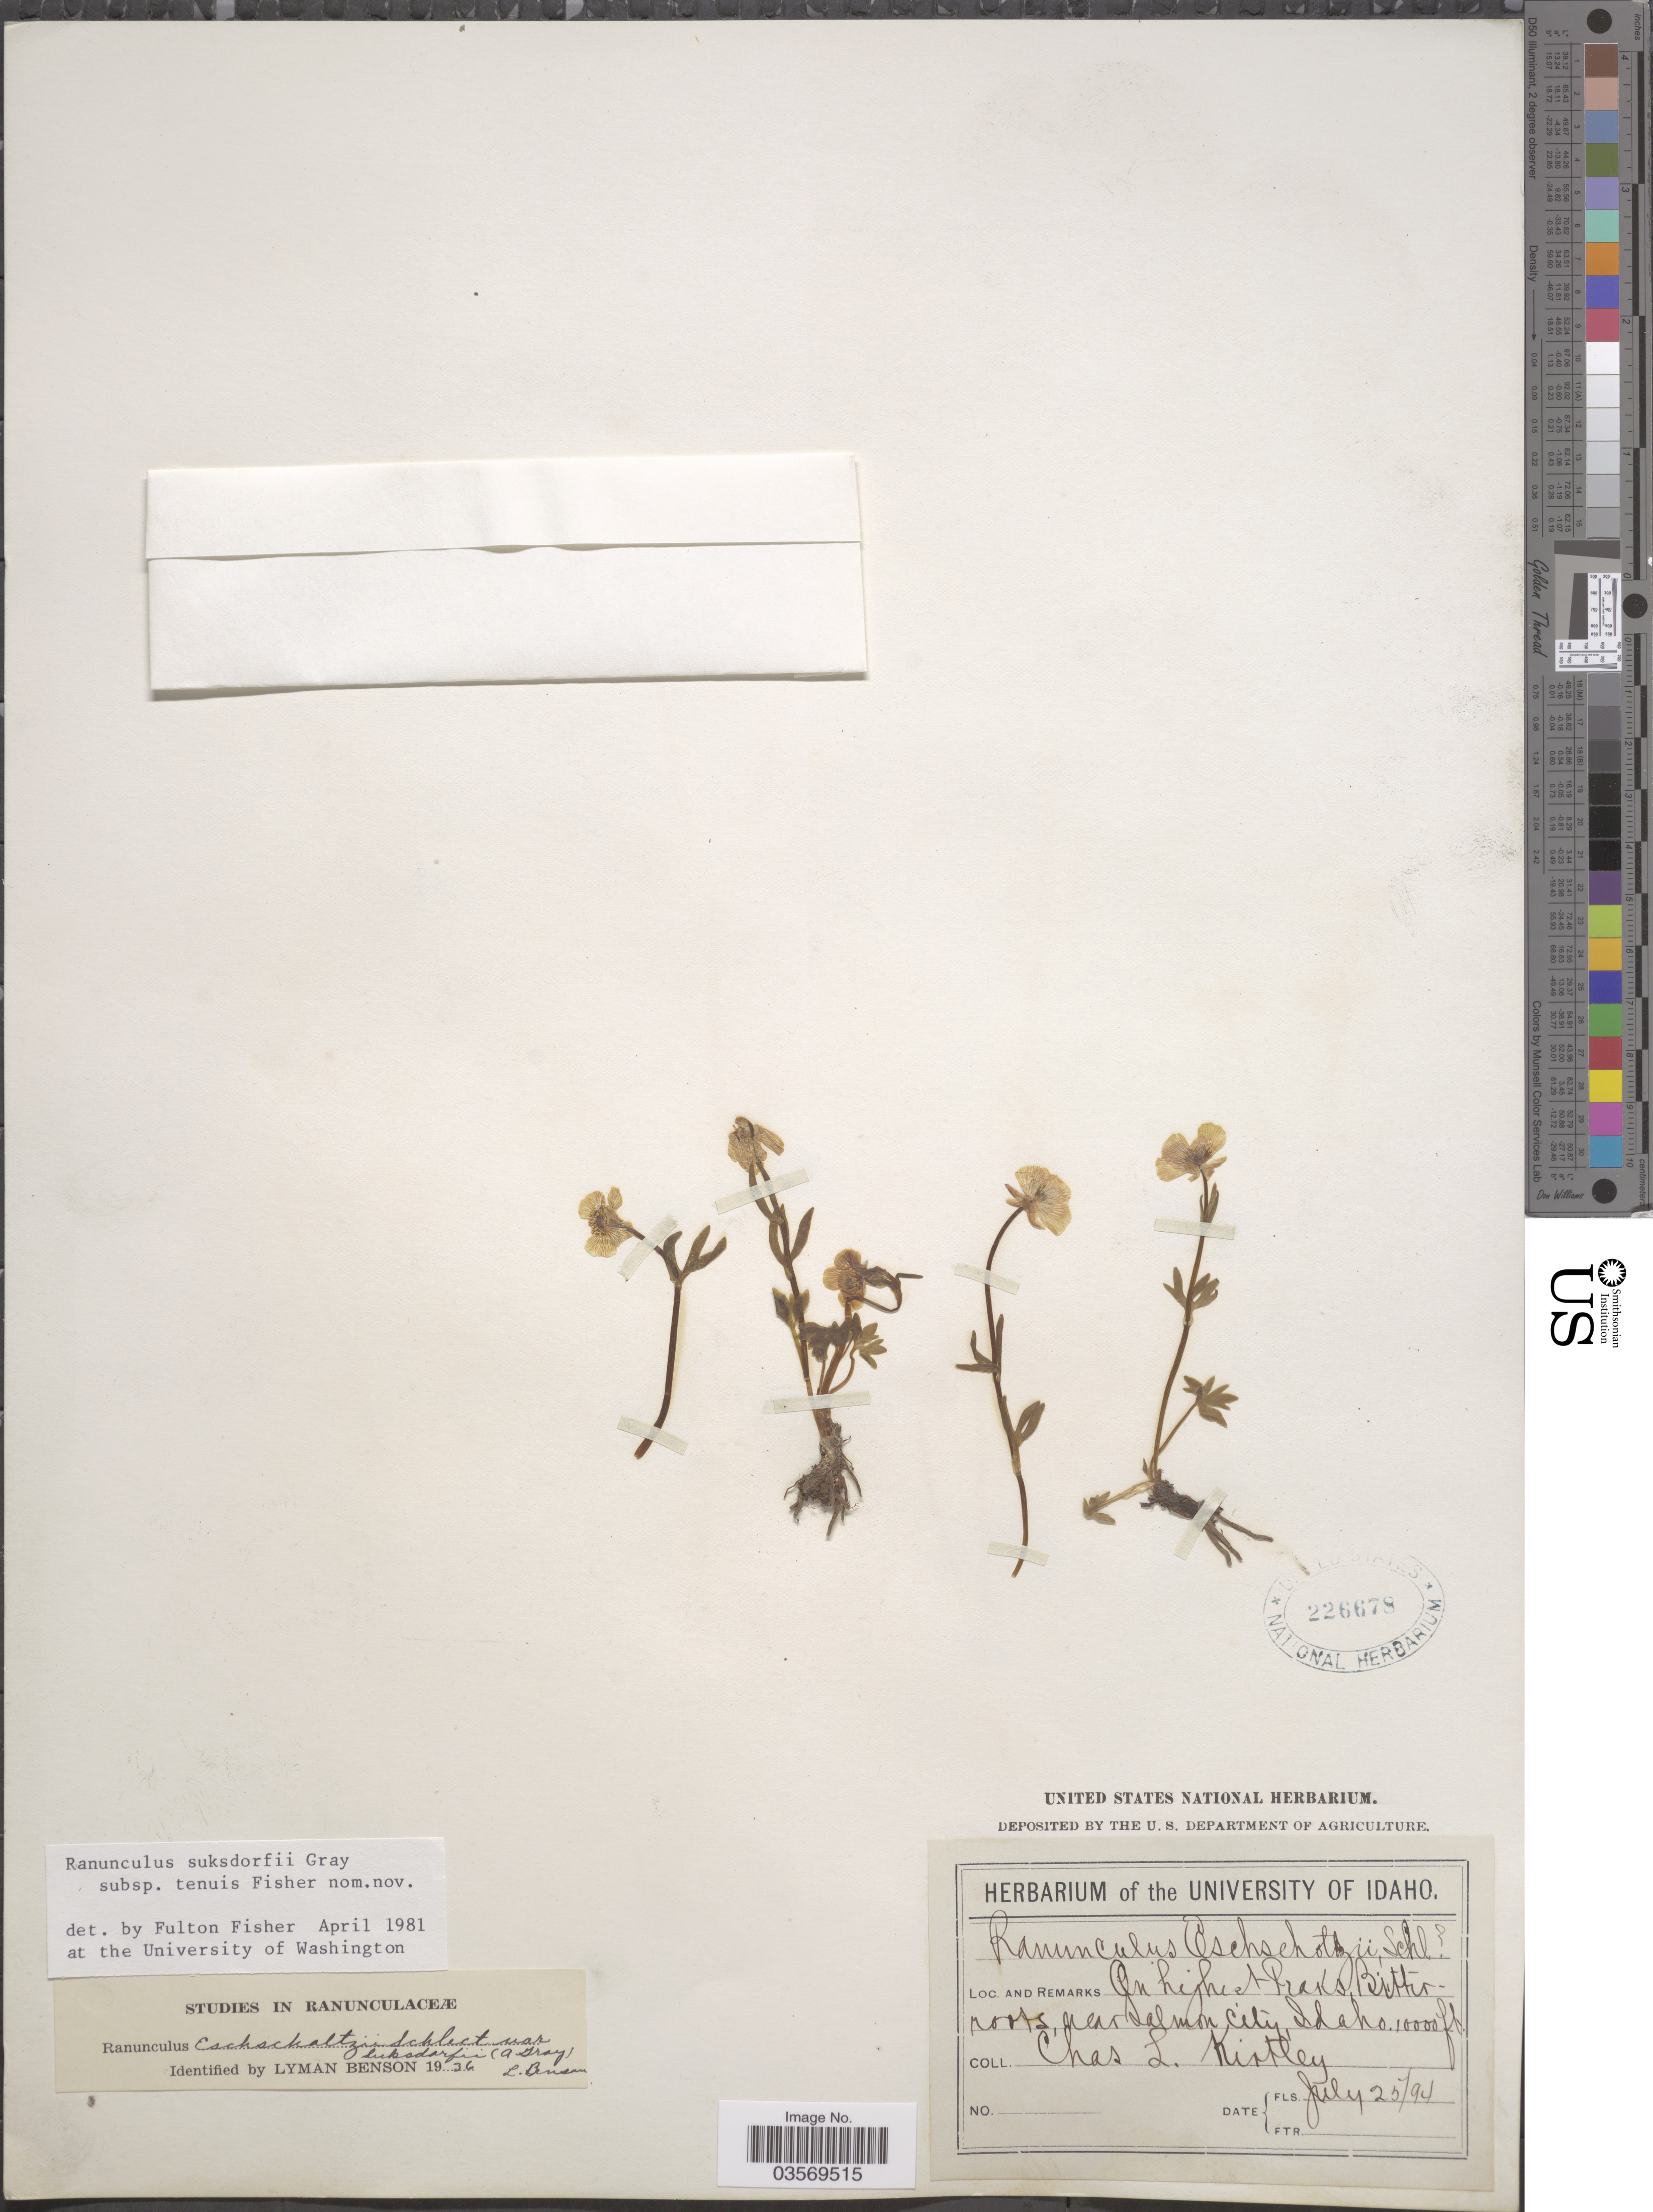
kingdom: Plantae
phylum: Tracheophyta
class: Magnoliopsida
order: Ranunculales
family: Ranunculaceae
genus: Ranunculus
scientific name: Ranunculus suksdorfii subsp. tenuis F.J.F. Fisher, nom. nov. ined.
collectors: C. Kirtley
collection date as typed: Transcribed d/m/y: 25/7/94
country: United States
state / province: Idaho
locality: On highest Peaks, Bitter roots, near Salmon City.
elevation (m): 3048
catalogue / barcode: US 226678